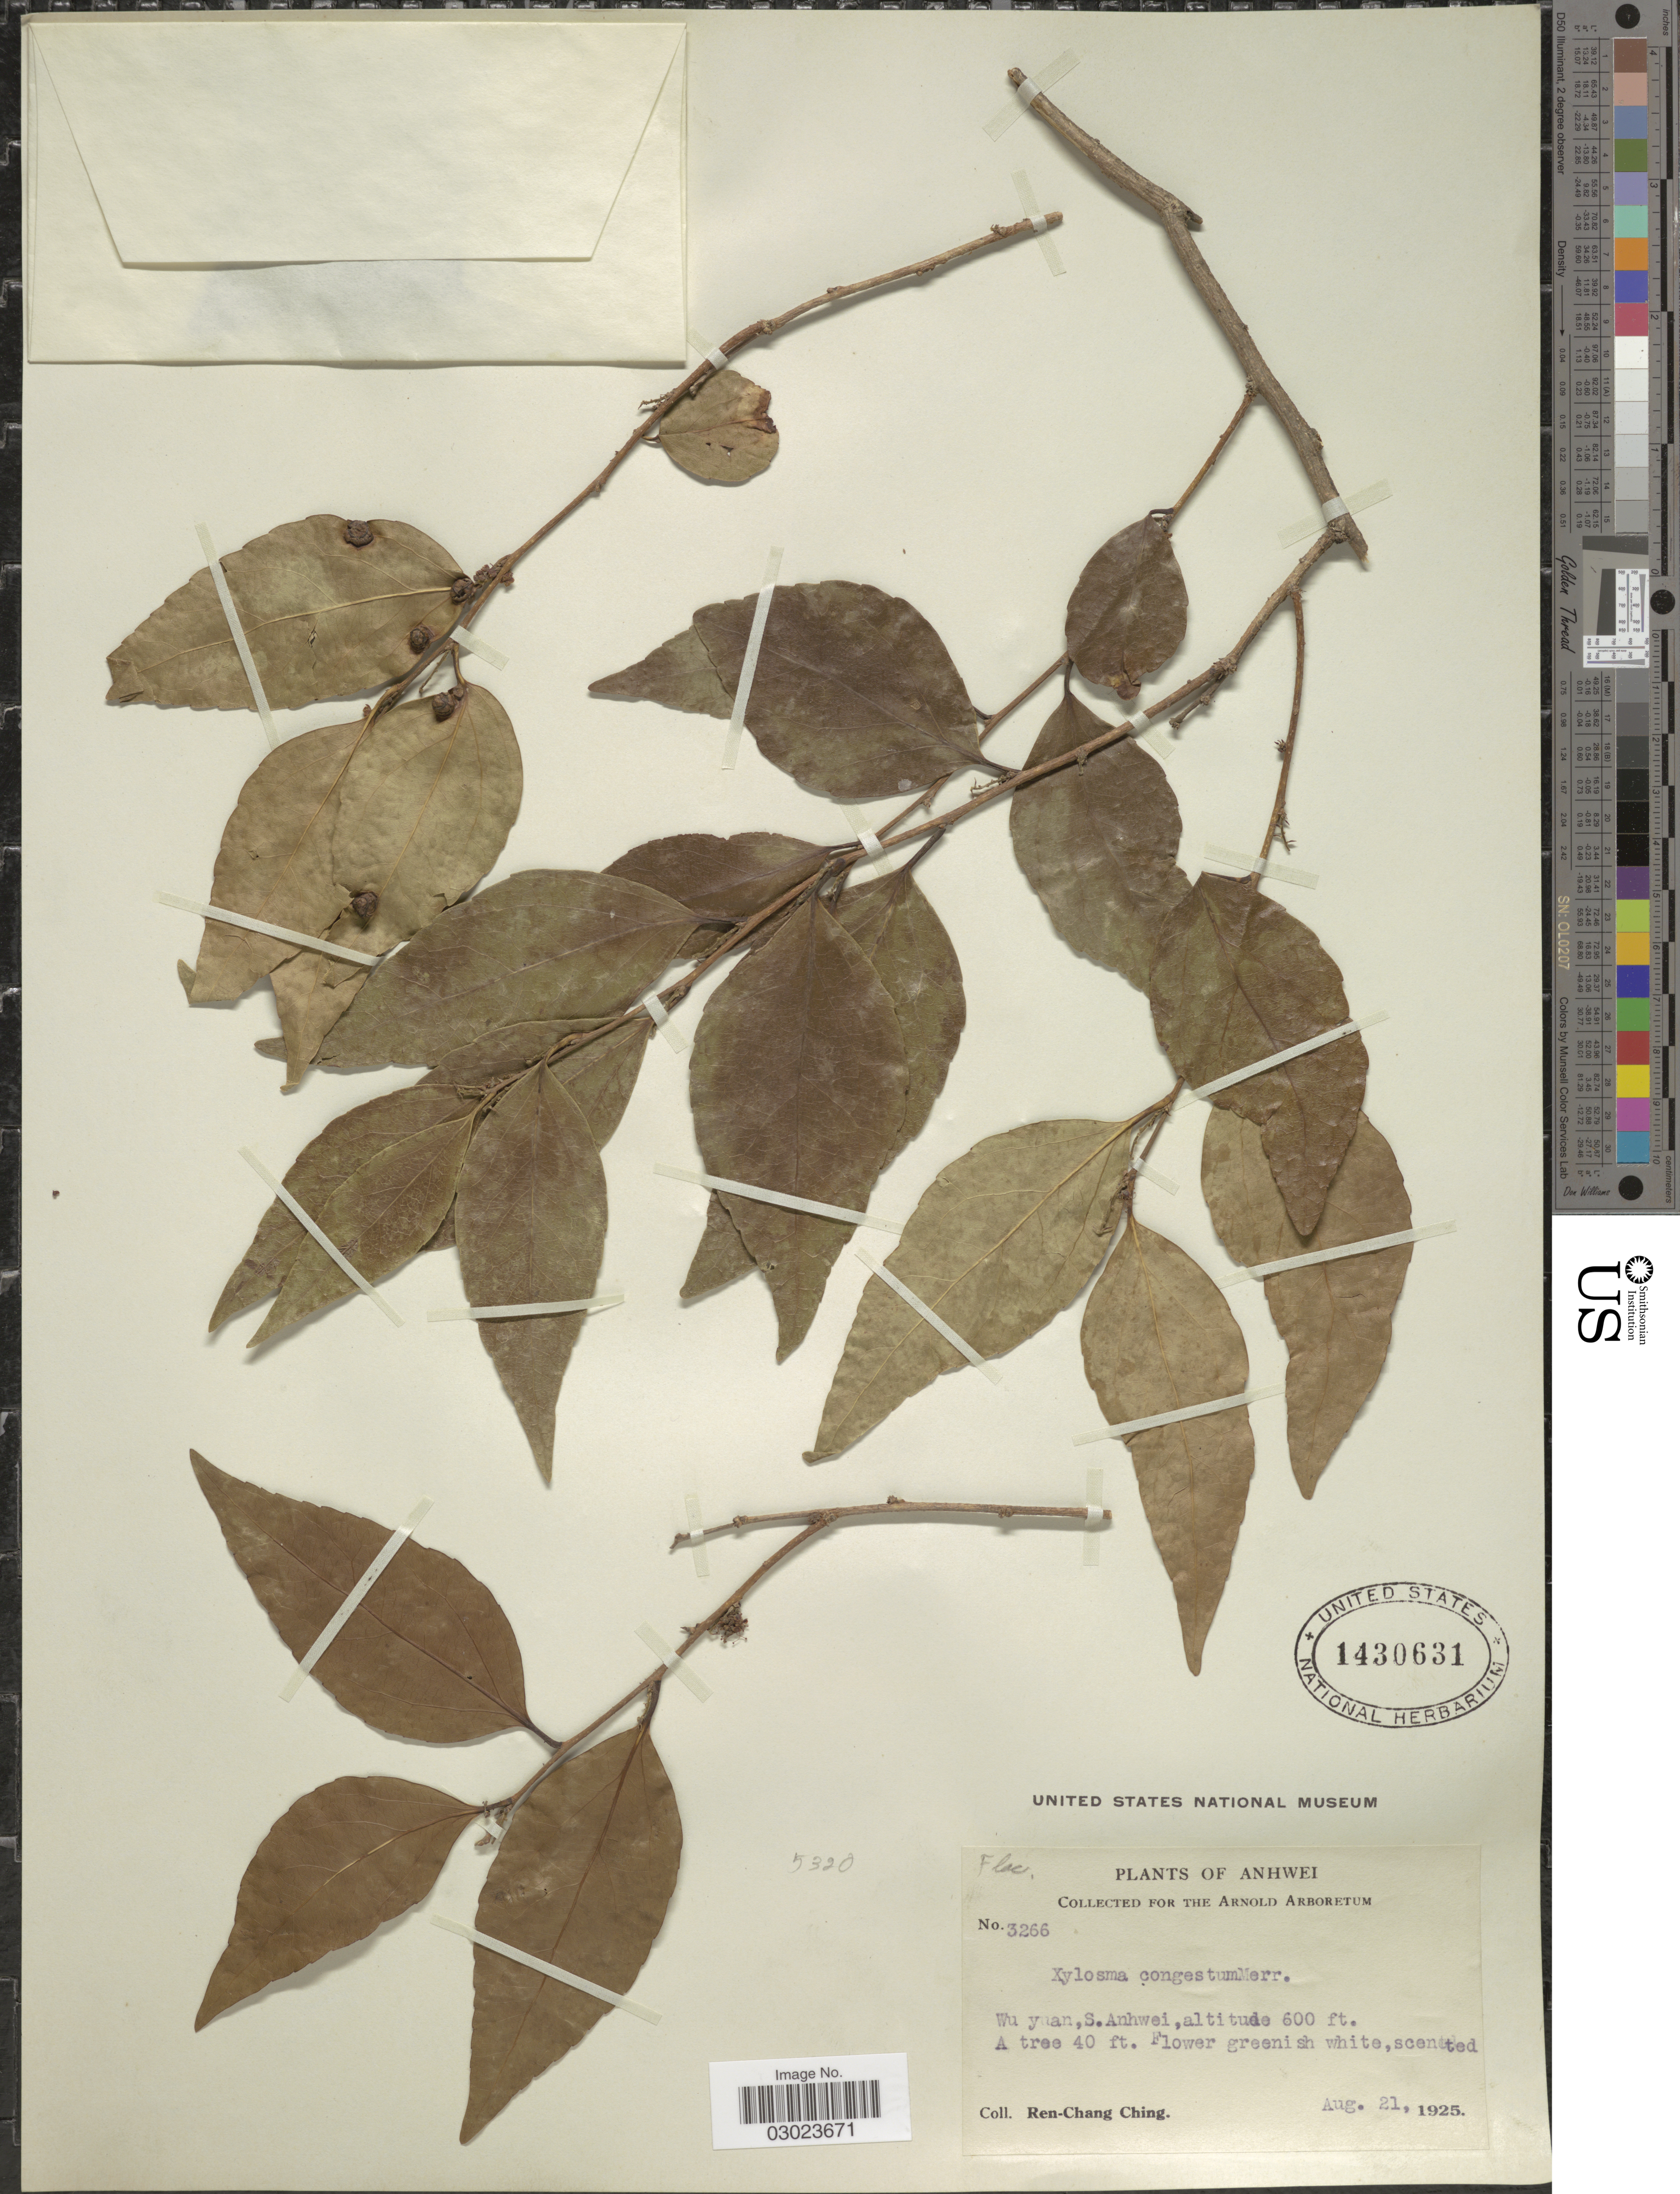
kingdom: Plantae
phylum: Tracheophyta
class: Magnoliopsida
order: Malpighiales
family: Salicaceae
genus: Xylosma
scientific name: Xylosma congesta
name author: (Lour.) Merr.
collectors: R. C. Ching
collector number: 3266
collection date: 1925-08-21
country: China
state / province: Anhui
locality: Anhwei, Wuyuan, S. Anhwei.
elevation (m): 183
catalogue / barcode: US 1430631